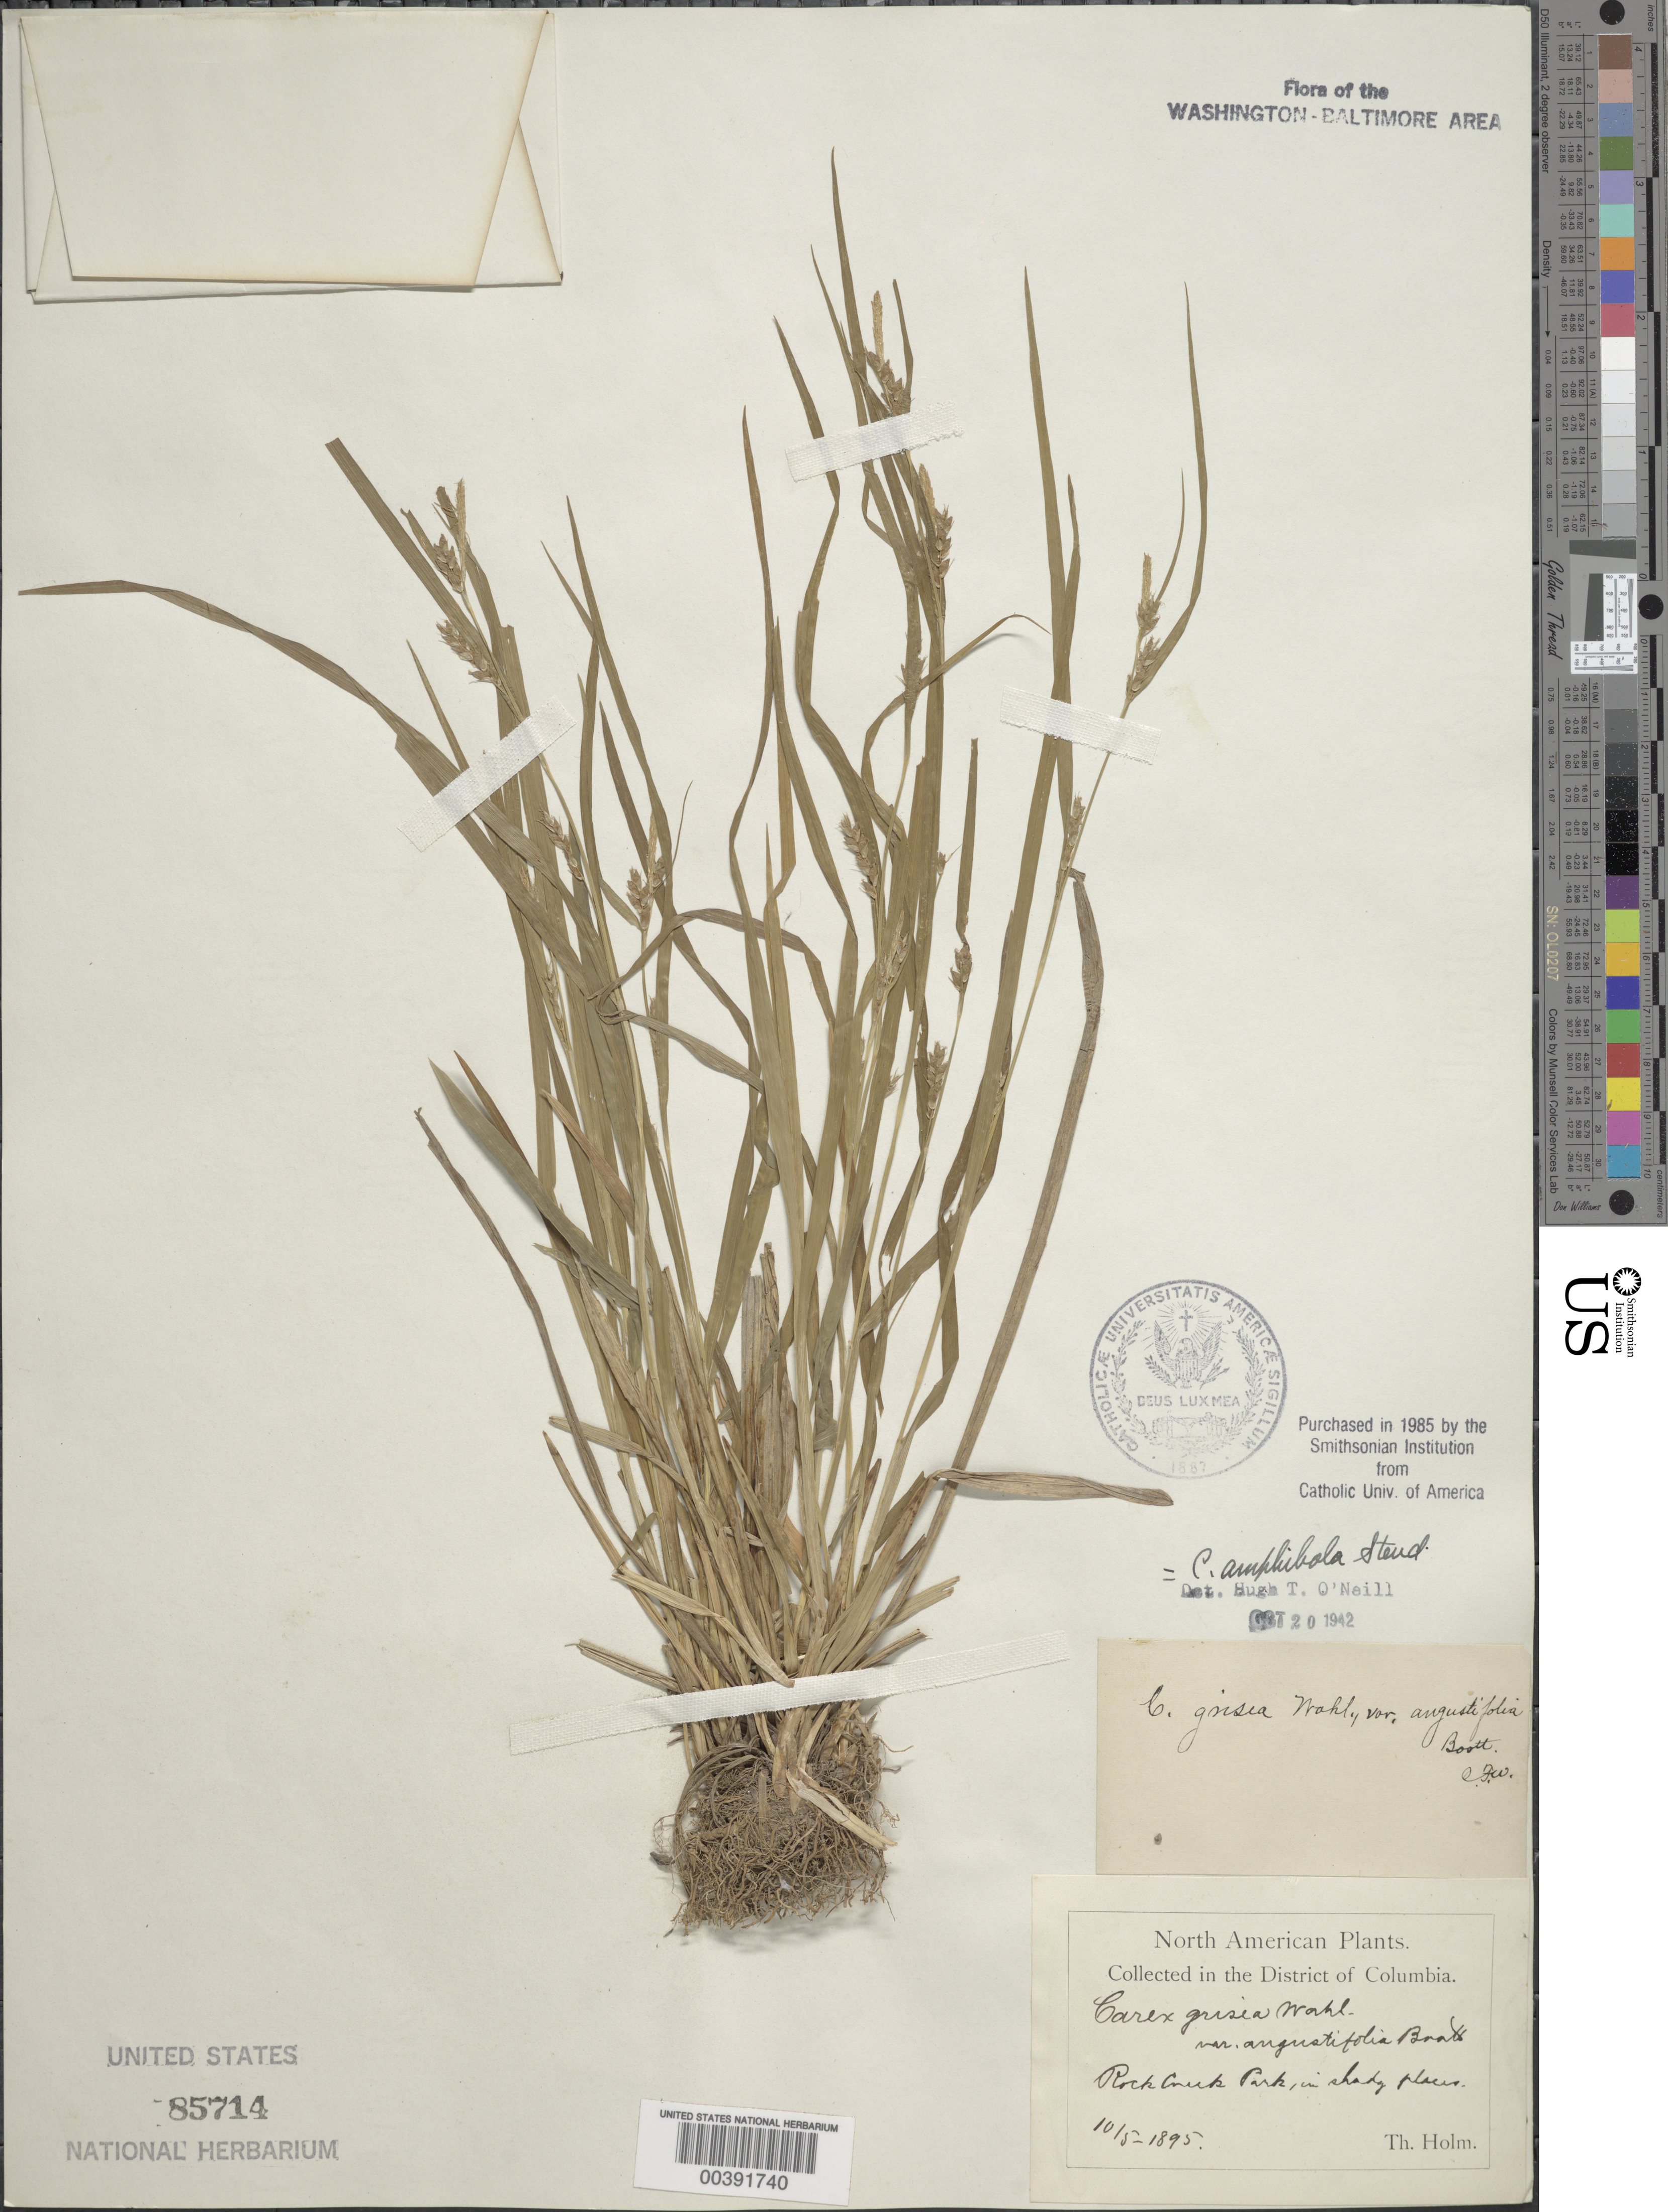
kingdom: Plantae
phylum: Tracheophyta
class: Liliopsida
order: Poales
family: Cyperaceae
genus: Carex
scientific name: Carex amphibola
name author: Steud.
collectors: T. Holm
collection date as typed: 10 May 1895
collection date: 1895-05-10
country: United States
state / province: District of Columbia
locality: Rock Creek Park Rock Creek Park & vicinity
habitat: Shade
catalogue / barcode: US 85714